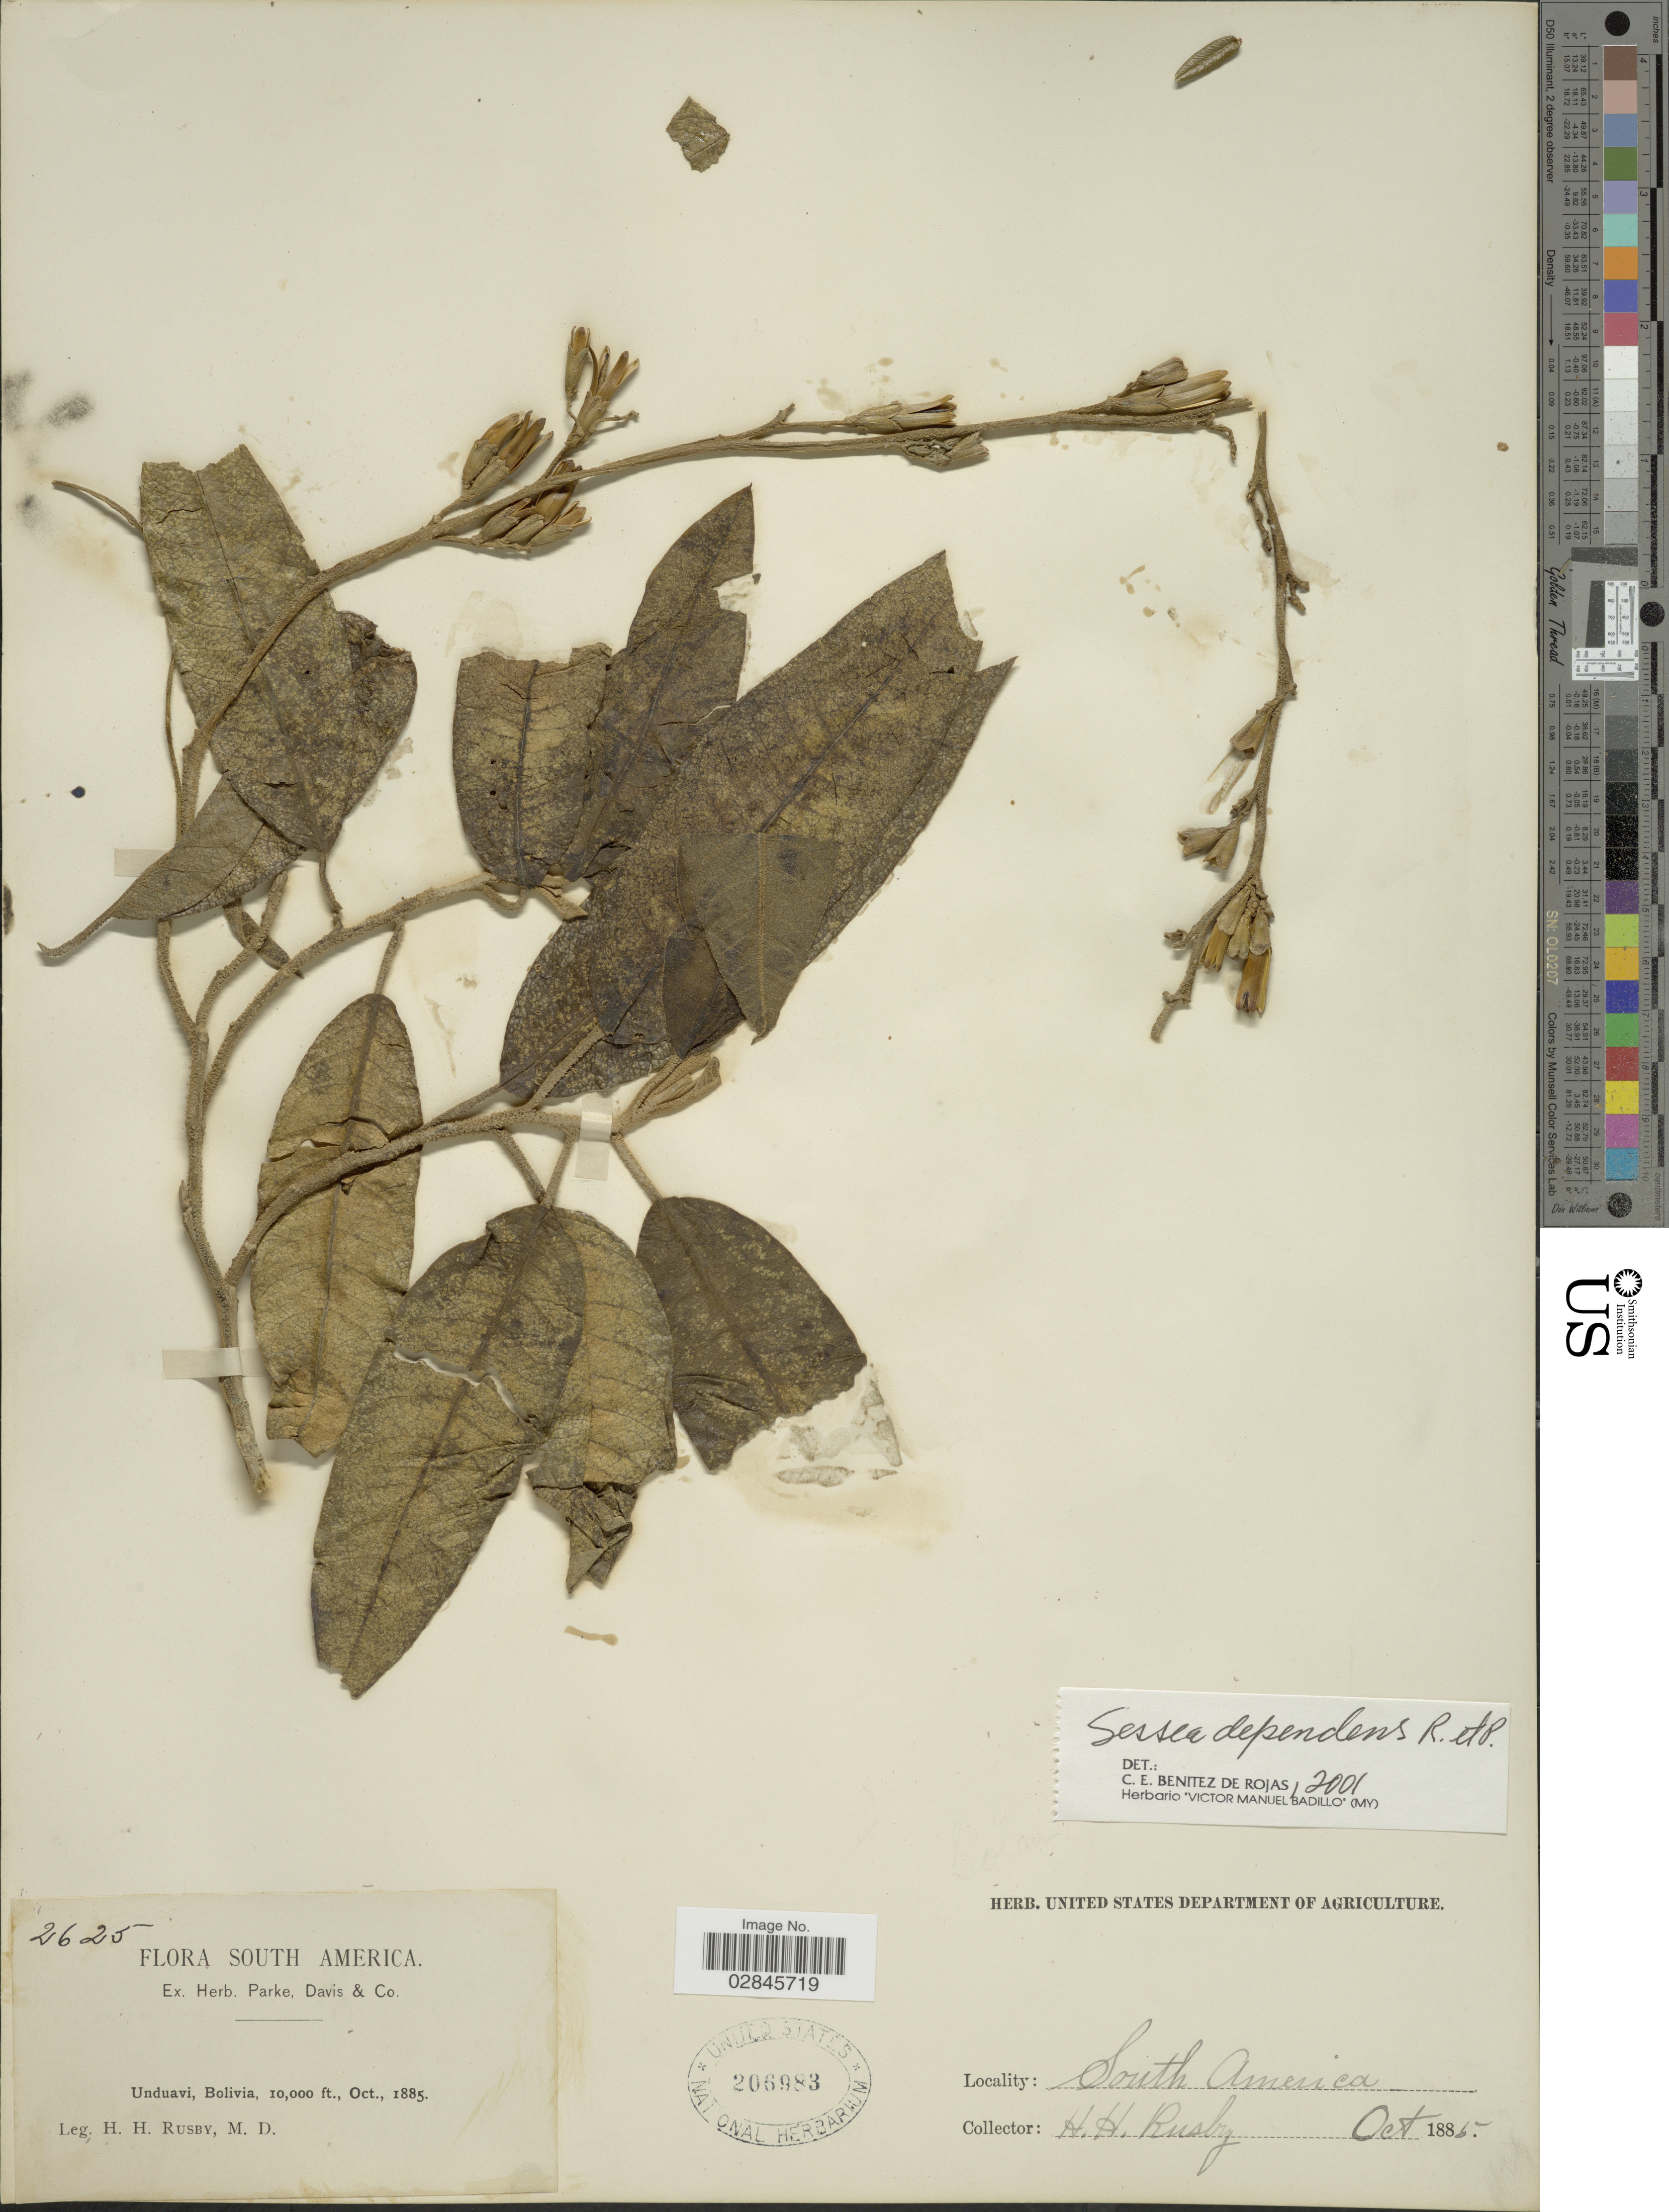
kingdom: Plantae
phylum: Tracheophyta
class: Magnoliopsida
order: Solanales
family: Solanaceae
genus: Sessea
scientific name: Sessea dependens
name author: Ruiz & Pav.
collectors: H. H. Rusby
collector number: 2625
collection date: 1885-10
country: Bolivia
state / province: La Paz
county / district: Nor Yungas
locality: Unduavi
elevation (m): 3048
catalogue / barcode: US 206983